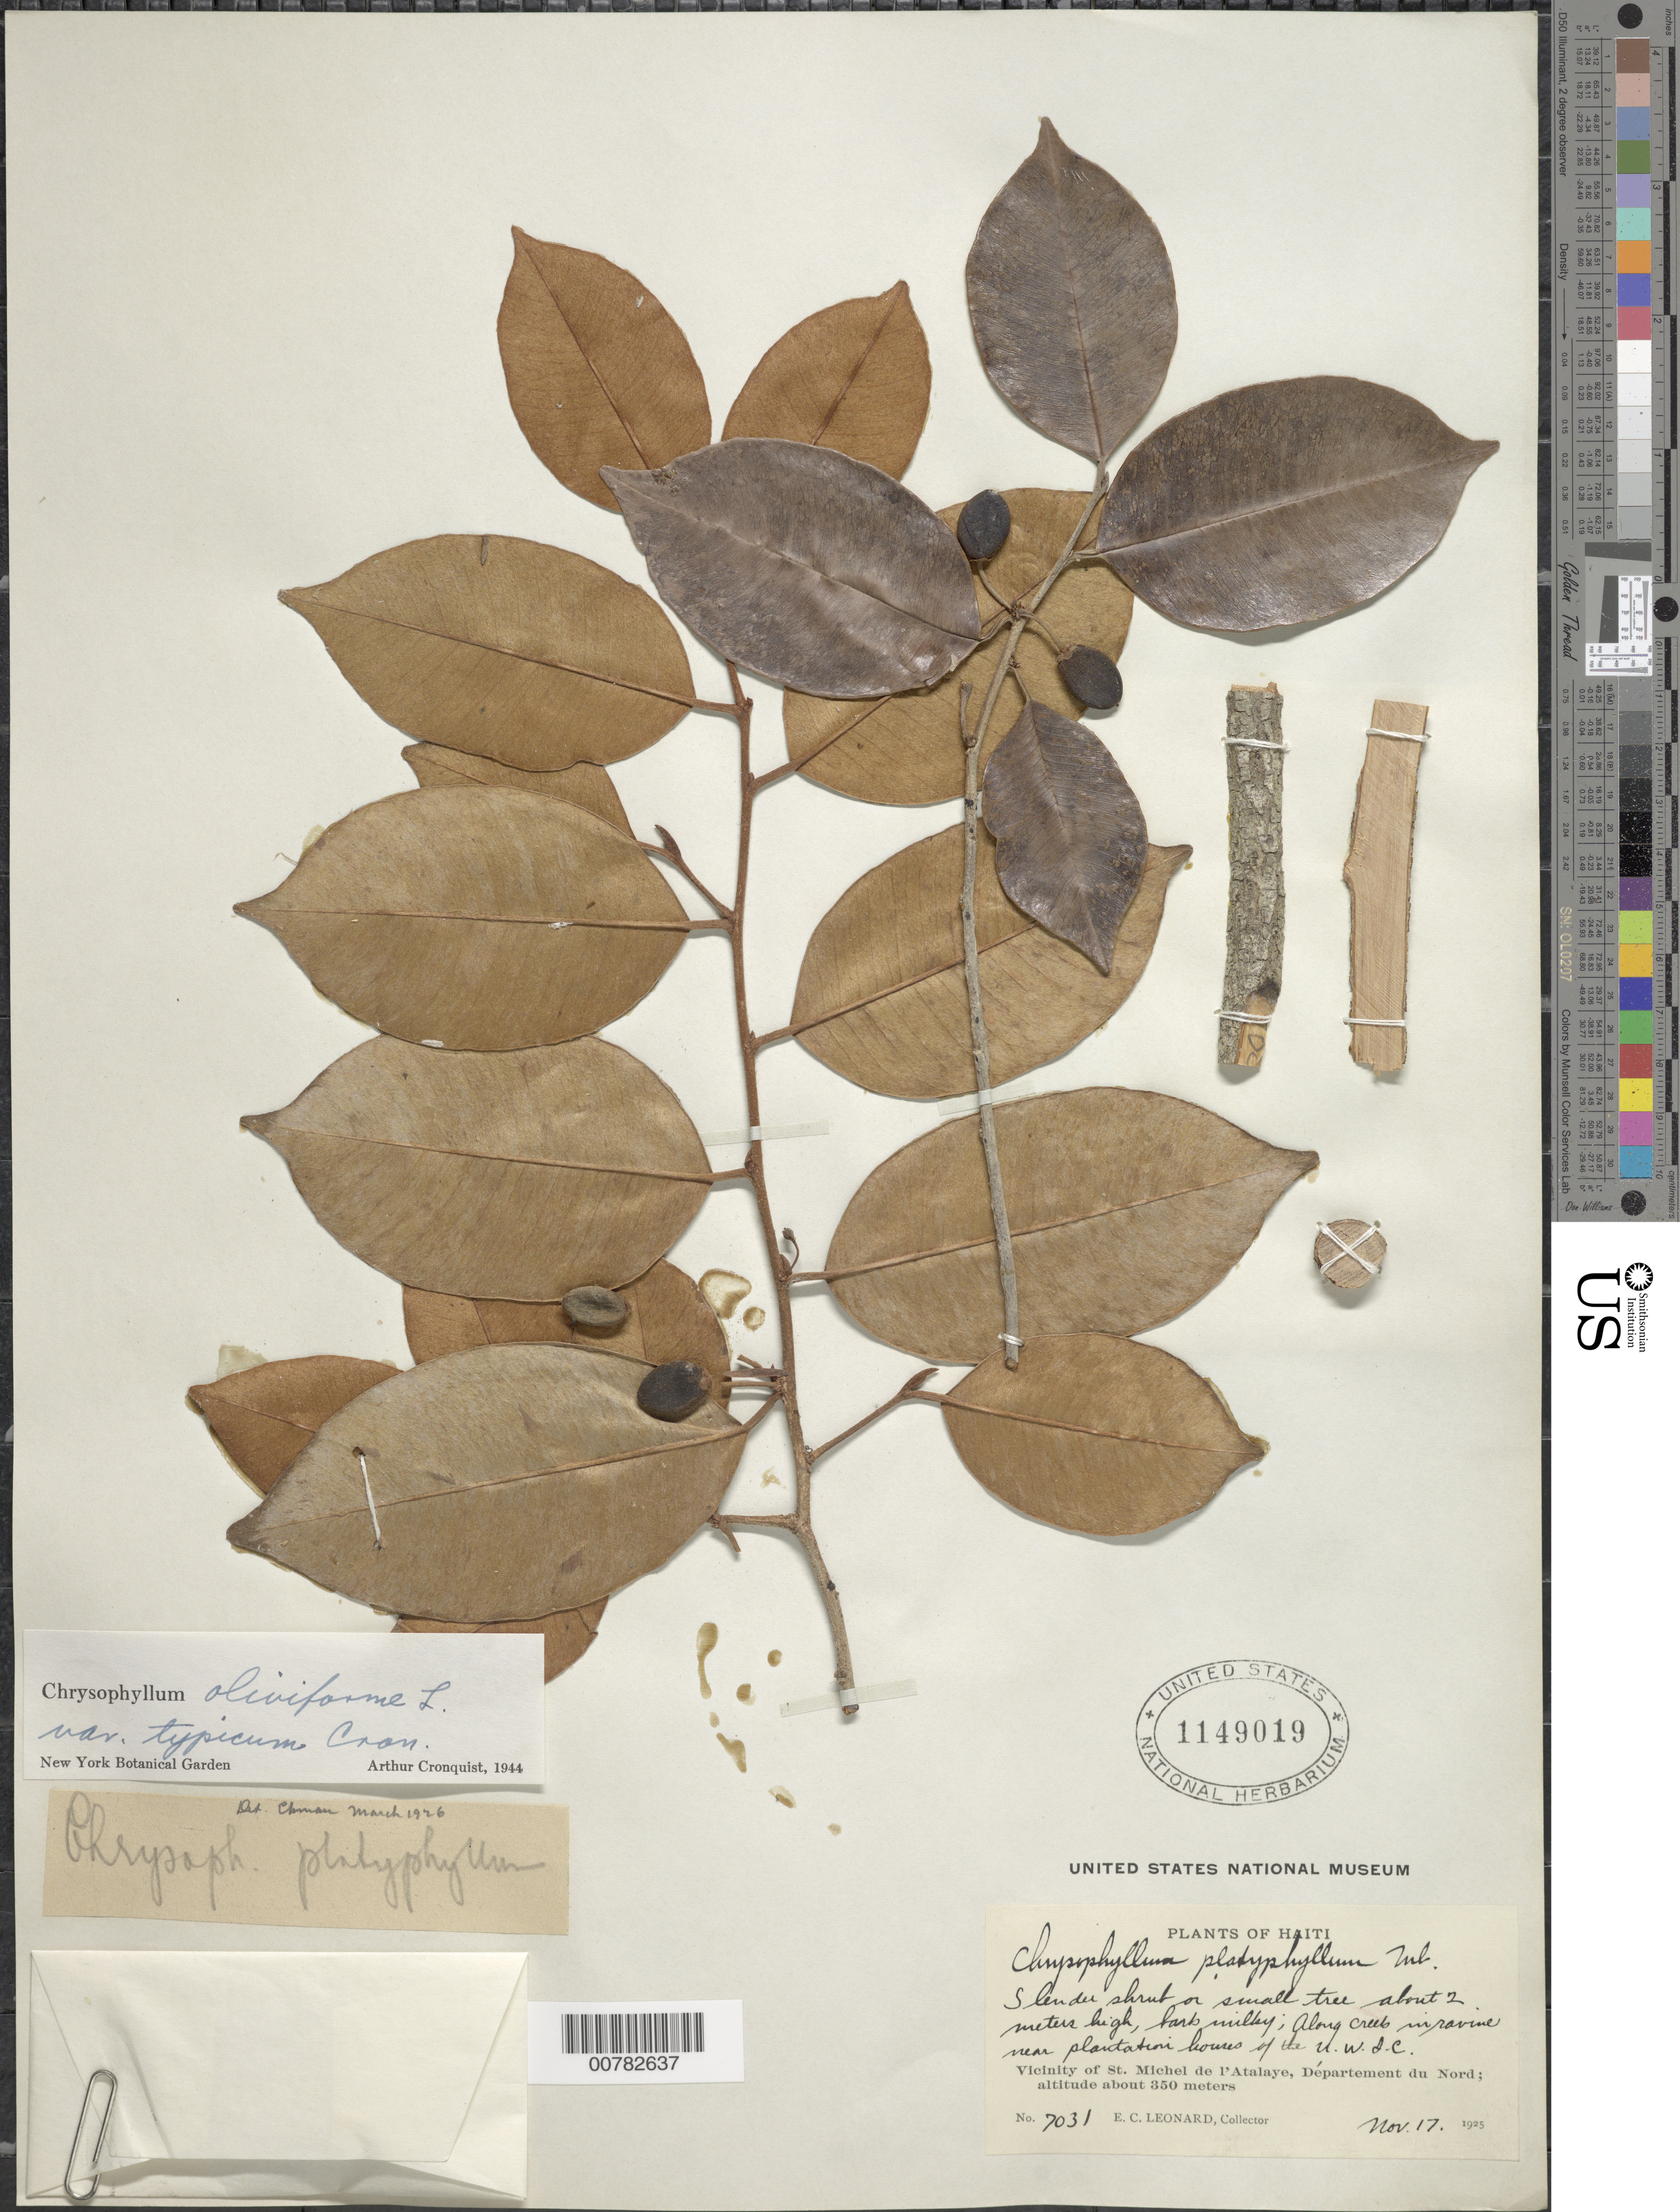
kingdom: Plantae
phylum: Tracheophyta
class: Magnoliopsida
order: Ericales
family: Sapotaceae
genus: Chrysophyllum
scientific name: Chrysophyllum oliviforme subsp. oliviforme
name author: L.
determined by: Cronquist, A. J.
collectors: E. C. Leonard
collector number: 7031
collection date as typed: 17 Nov 1925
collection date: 1925-11-17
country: Haiti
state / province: Nord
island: Hispaniola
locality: Vicinity of St. Michel de l'Atalaye, near plantation houses of the U.W.I.C.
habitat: Along creek in ravine.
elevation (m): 350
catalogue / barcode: US 1149019